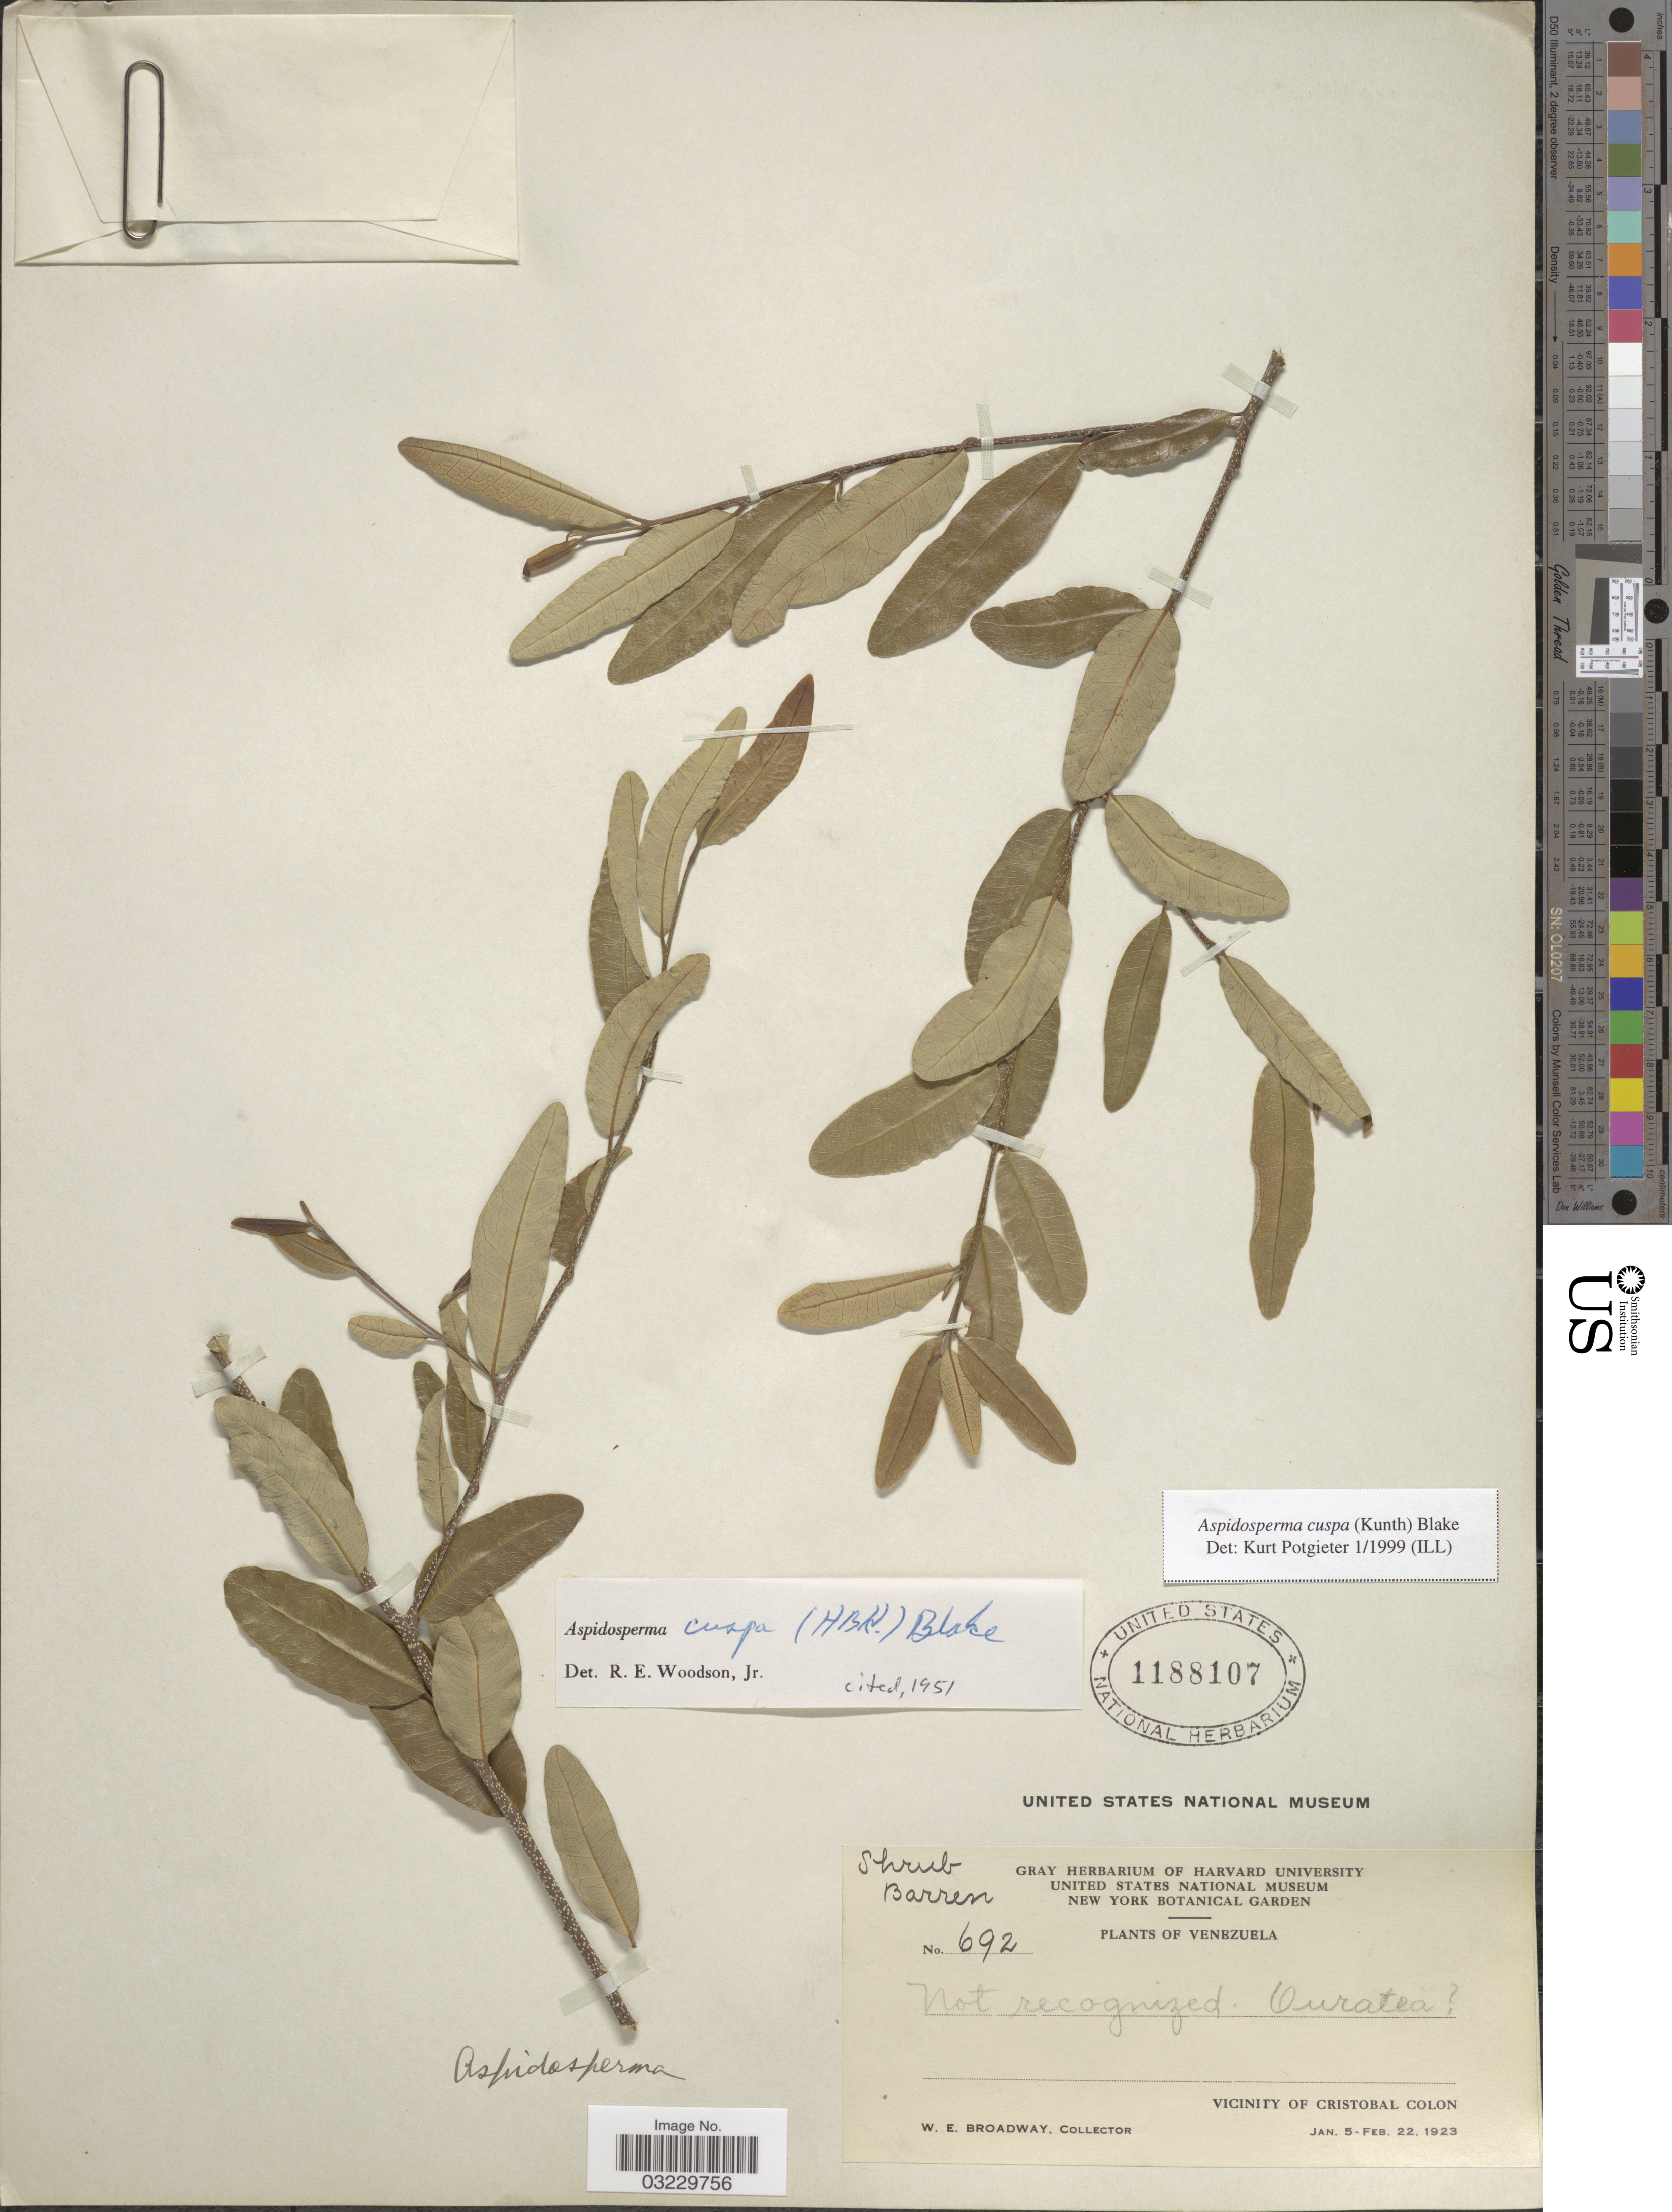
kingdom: Plantae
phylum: Tracheophyta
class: Magnoliopsida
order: Gentianales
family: Apocynaceae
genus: Aspidosperma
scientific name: Aspidosperma cuspa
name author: (Kunth) S.F. Blake ex Pittier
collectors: W. E. Broadway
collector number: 692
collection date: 1923-01-05/1923-02-22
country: Venezuela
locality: Vicinity of Cristobal Colon.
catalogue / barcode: US 1188107